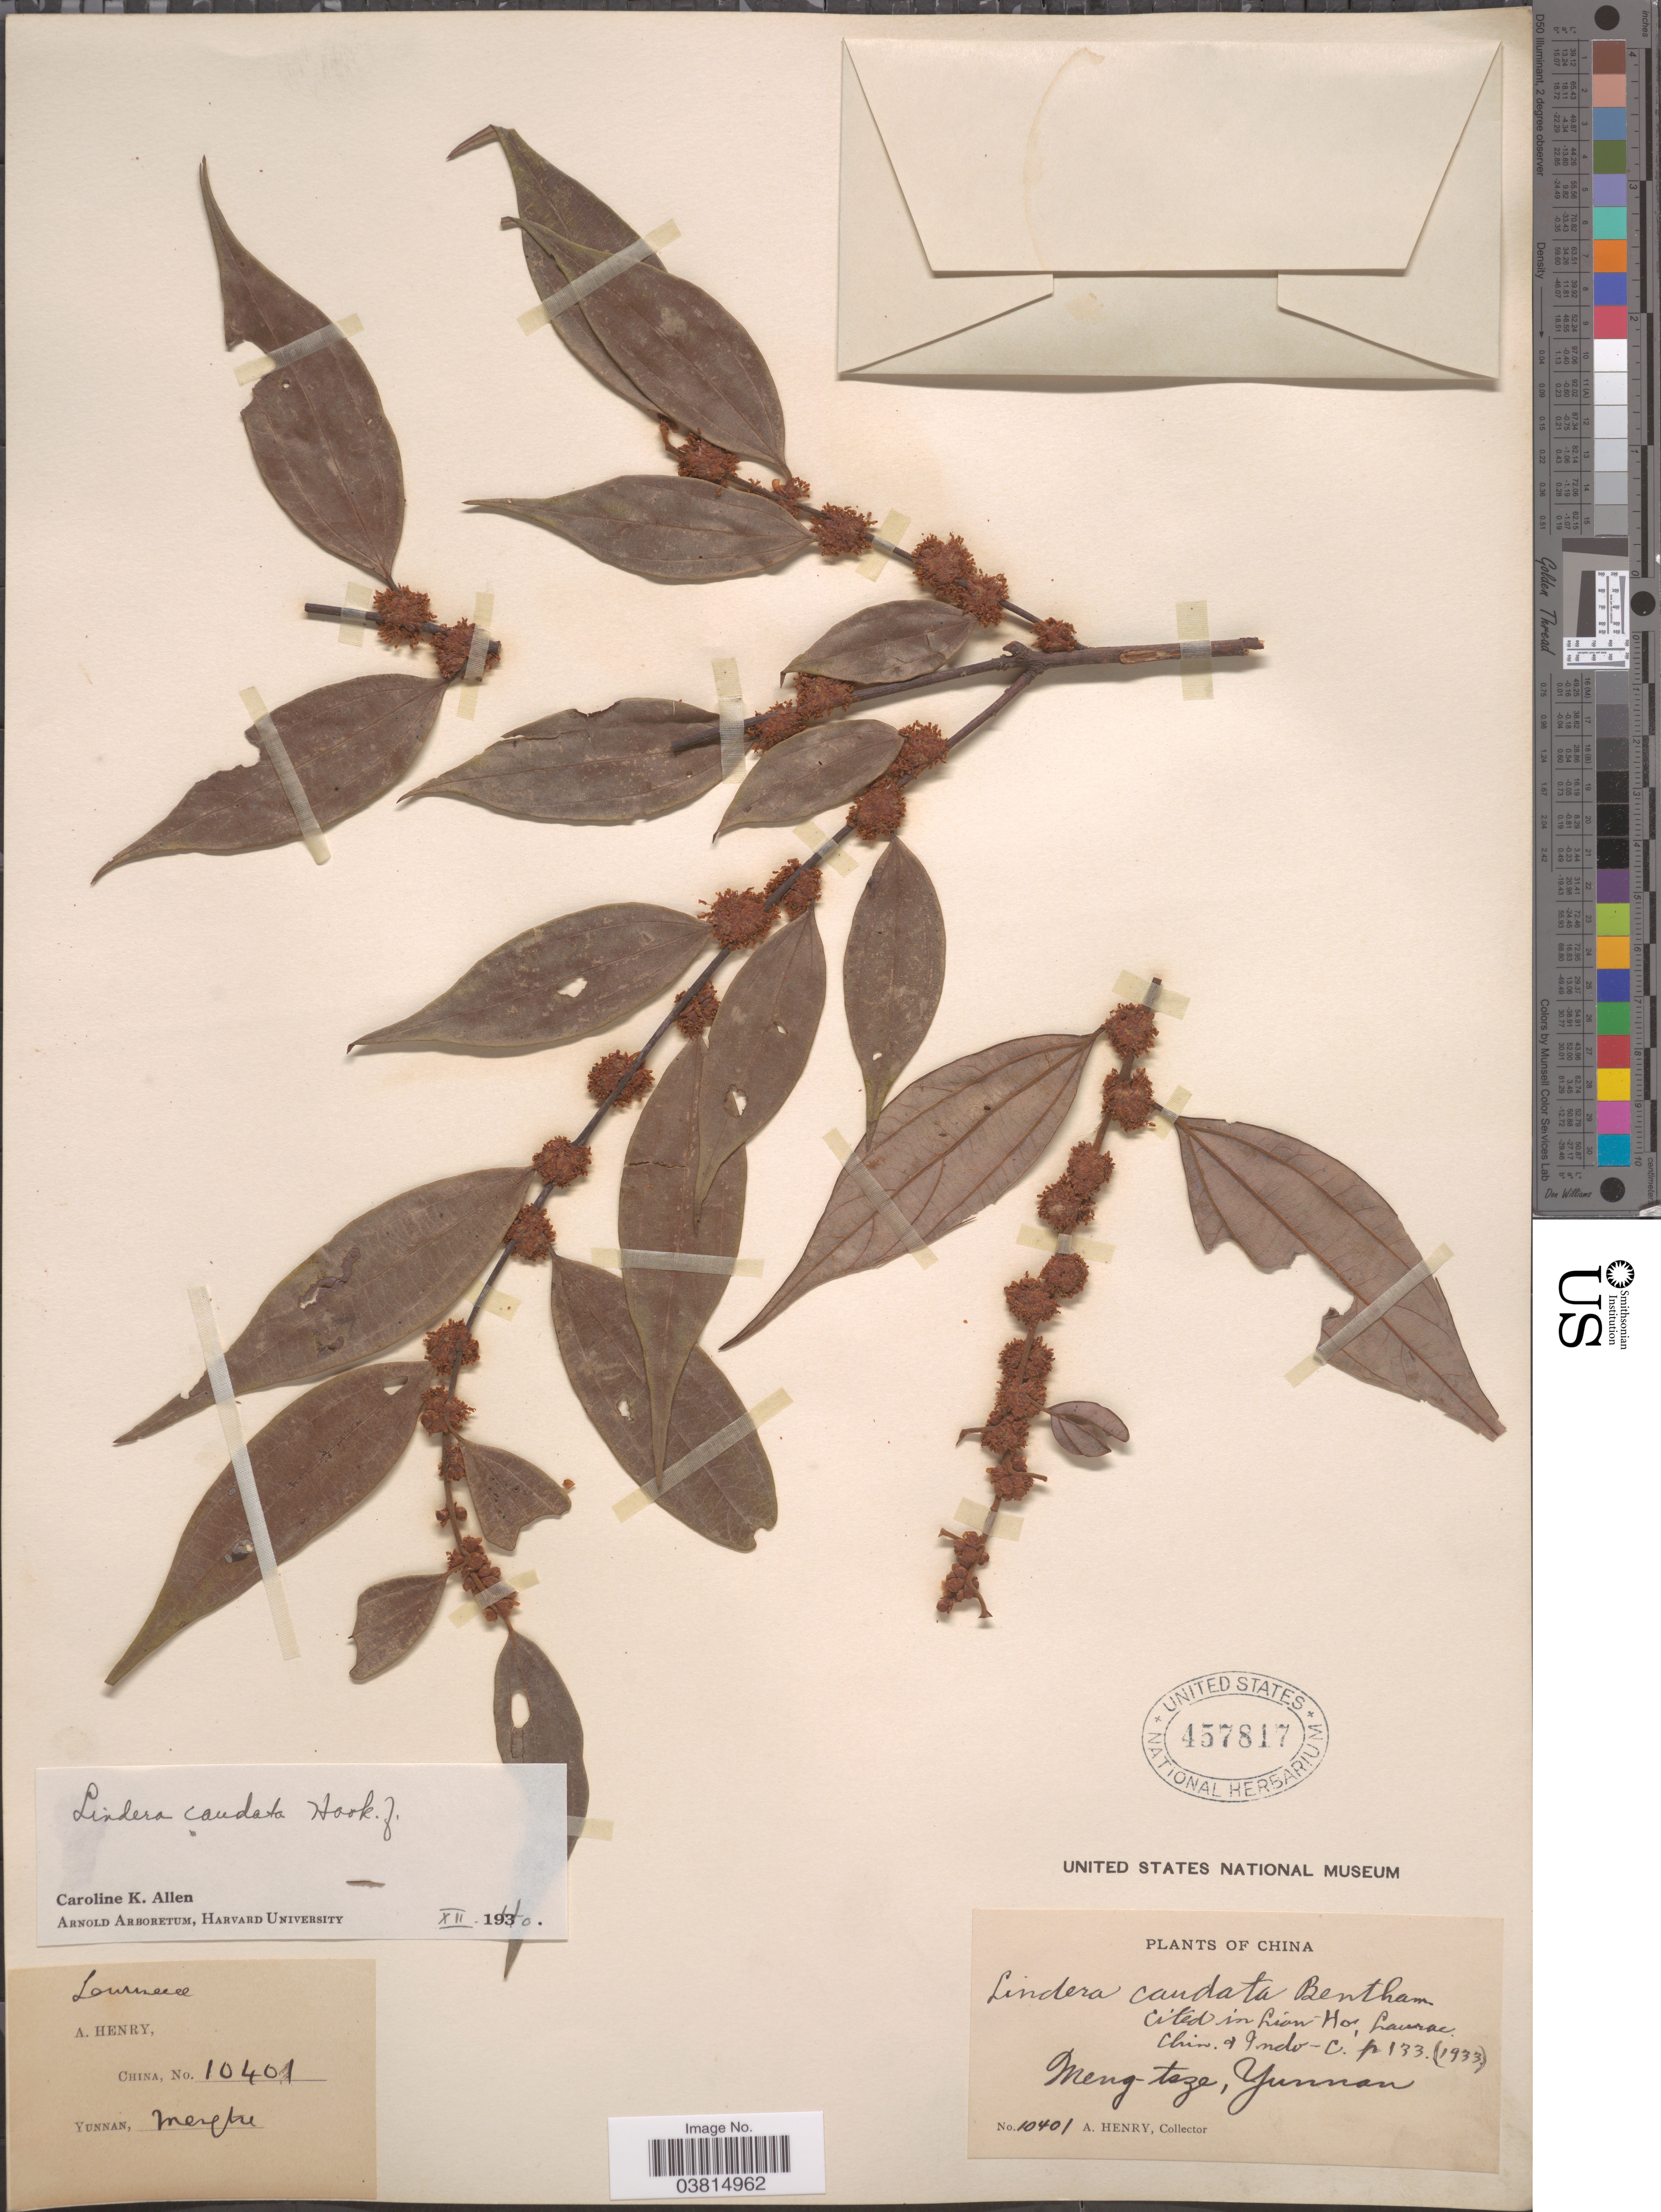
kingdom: Plantae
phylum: Tracheophyta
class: Magnoliopsida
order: Laurales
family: Lauraceae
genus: Lindera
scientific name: Lindera caudata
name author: (Nees) Hook. f.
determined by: Allen, C. K.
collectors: A. Henry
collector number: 10401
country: China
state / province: Yunnan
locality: Meng-tsze.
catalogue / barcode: US 457817